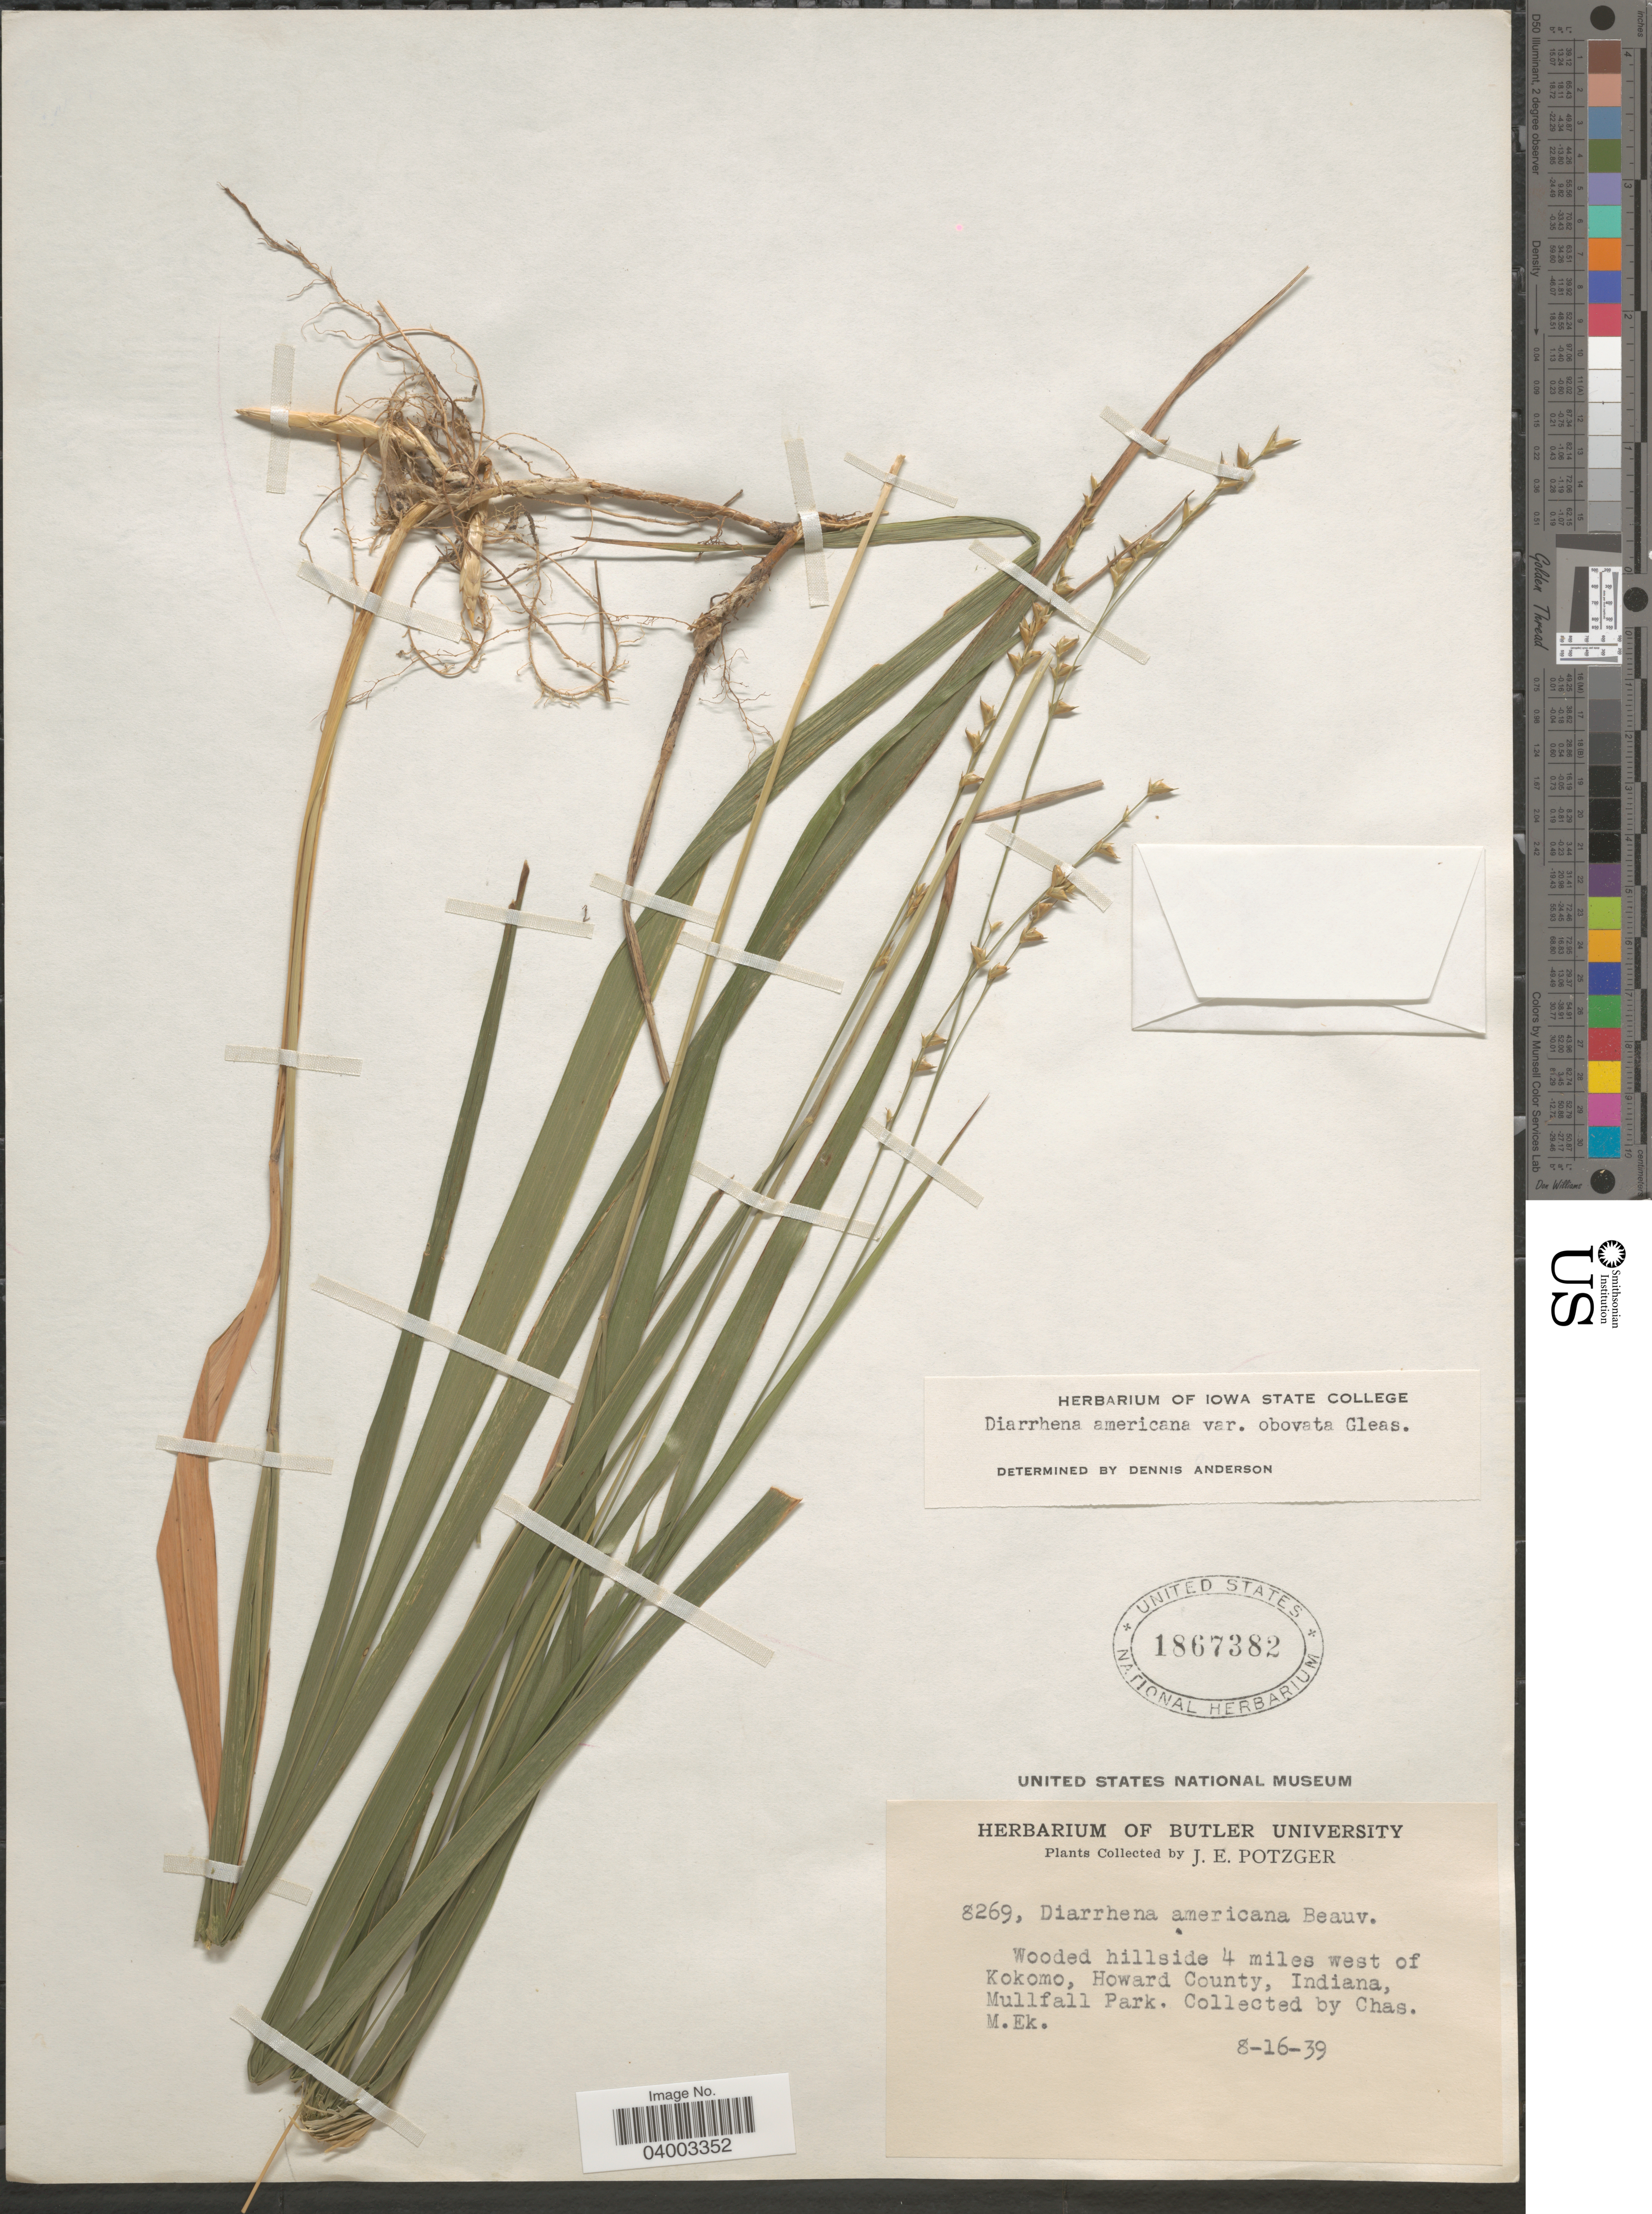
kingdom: Plantae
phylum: Tracheophyta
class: Liliopsida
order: Poales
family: Poaceae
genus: Diarrhena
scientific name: Diarrhena obovata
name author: (Gleason) Brandenburg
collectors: C. Ek & J. Potzger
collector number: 8269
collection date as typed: Transcribed d/m/y: 16/8/39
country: United States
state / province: Indiana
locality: Wooded hillside 4 miles west of Kokomo, Howard County, Mullfall Park.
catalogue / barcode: US 1867382